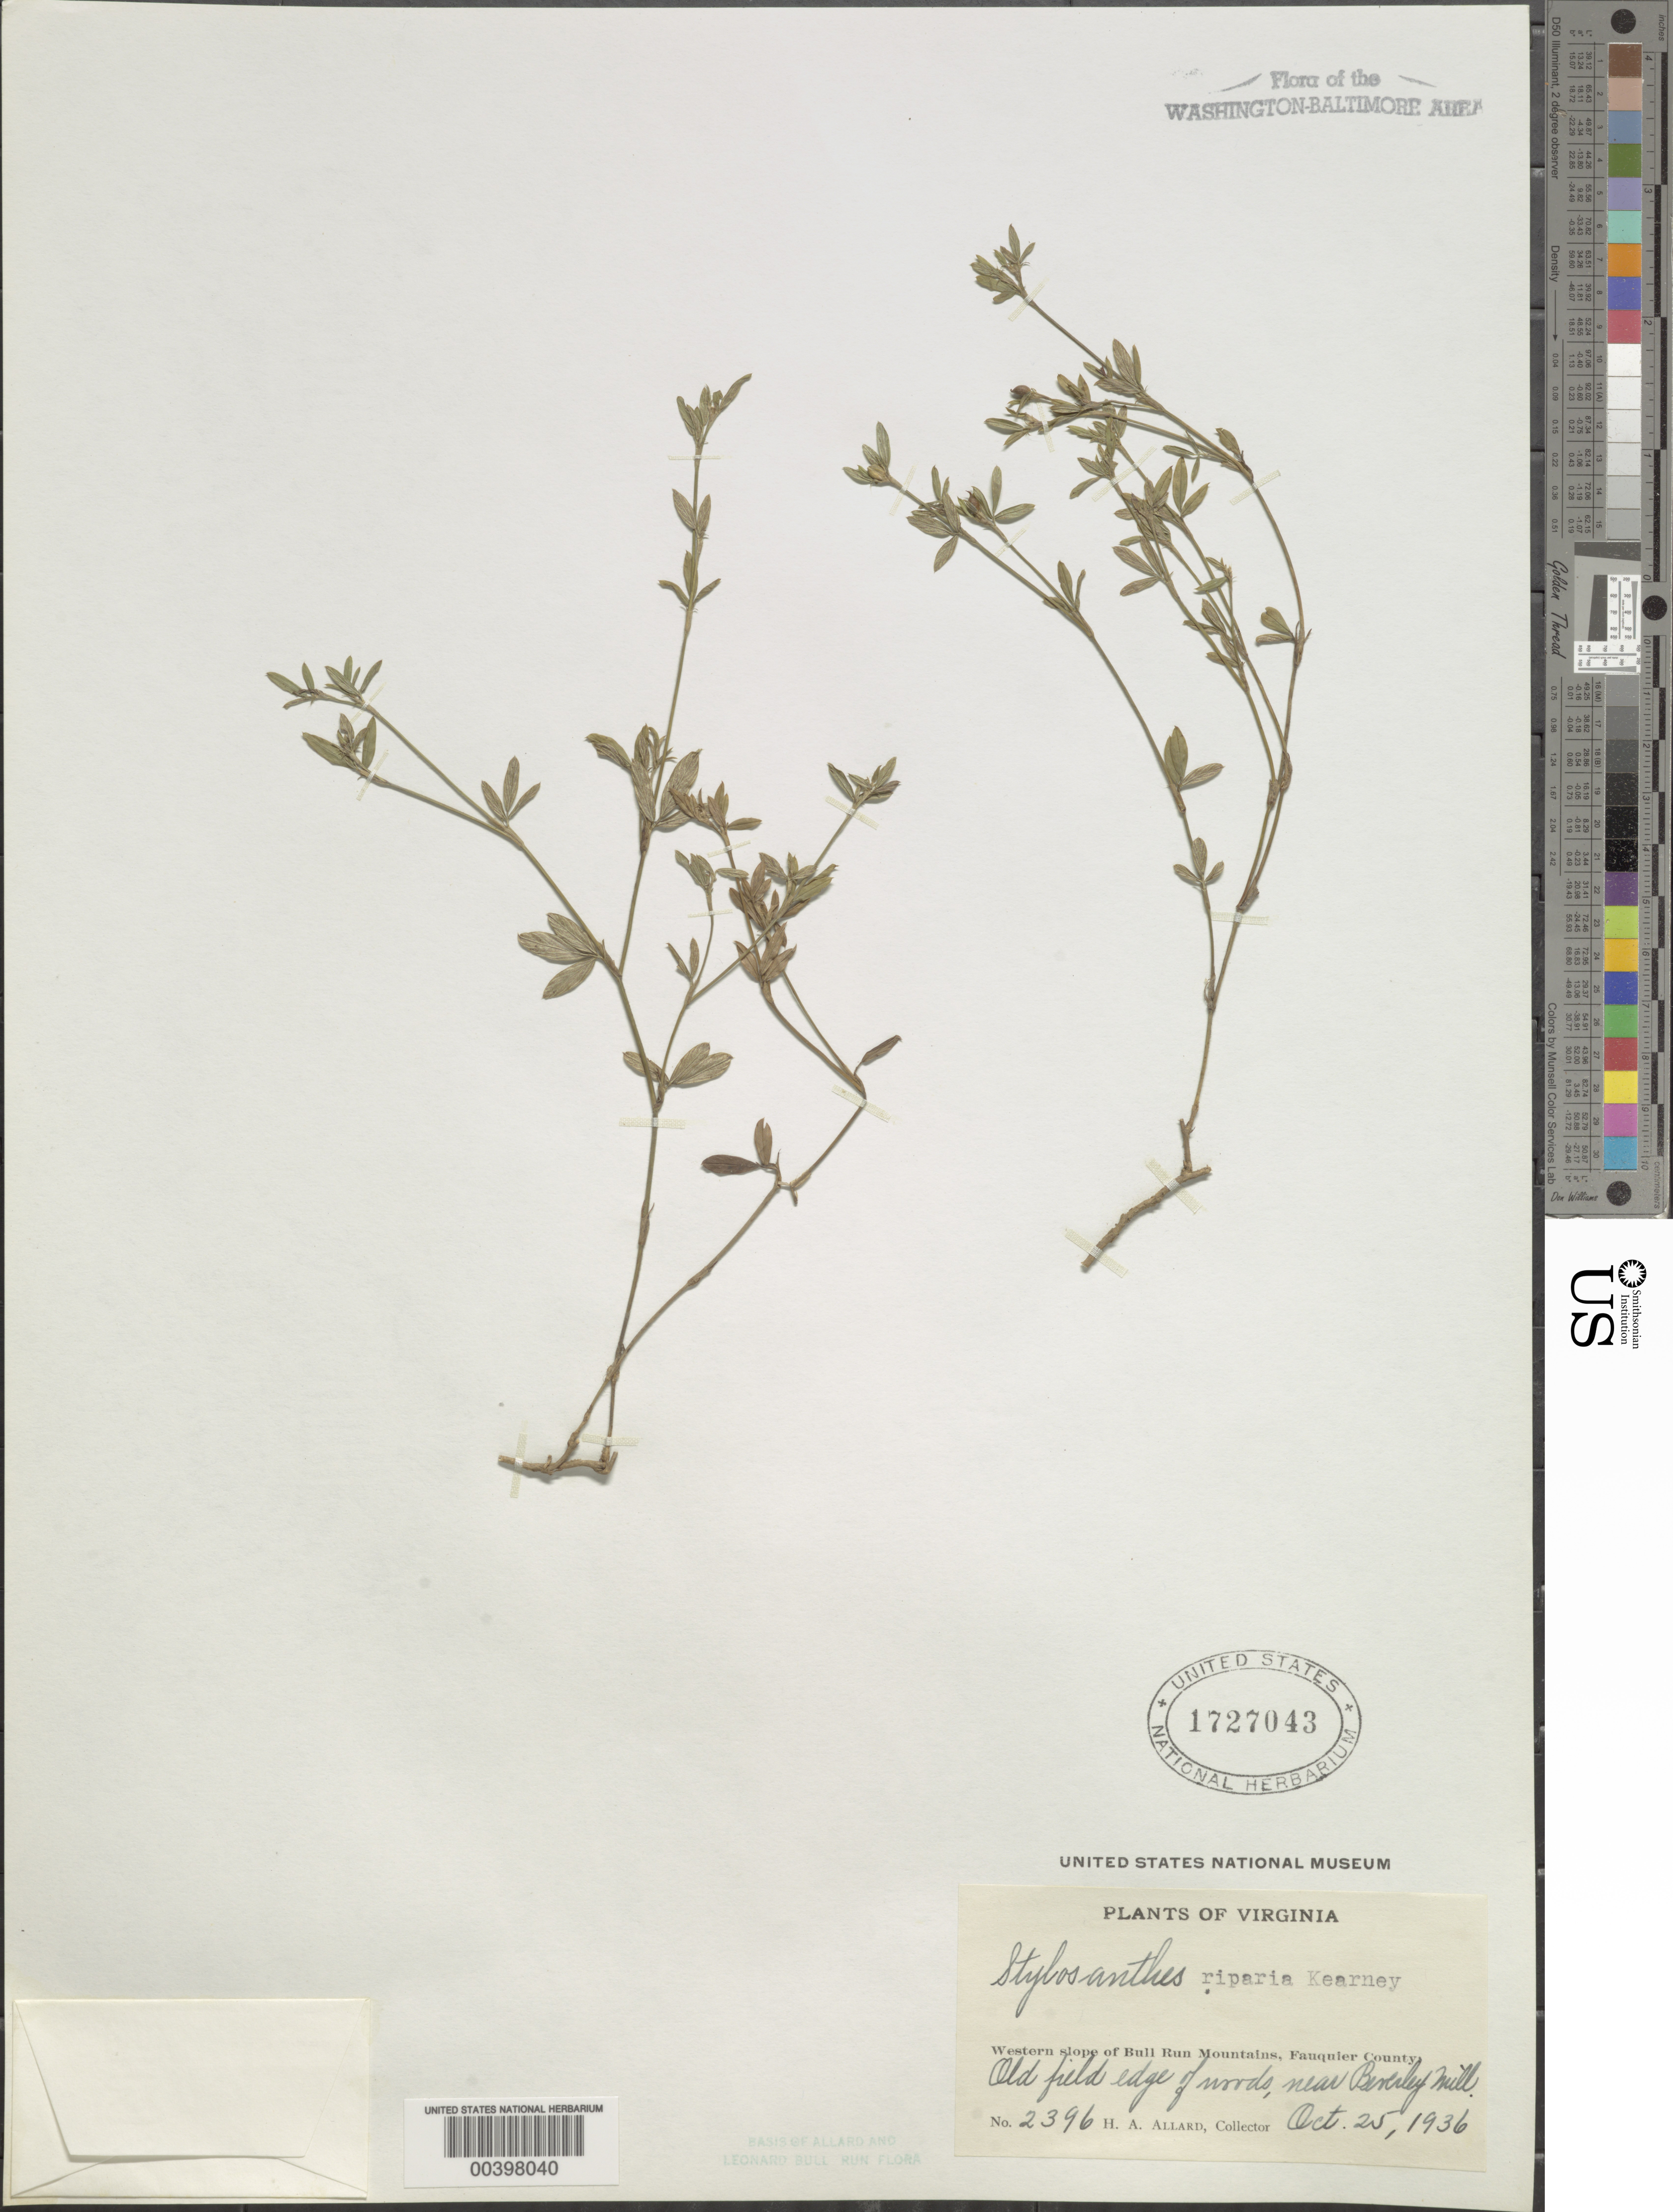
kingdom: Plantae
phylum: Tracheophyta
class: Magnoliopsida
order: Fabales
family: Fabaceae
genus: Stylosanthes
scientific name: Stylosanthes biflora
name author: (L.) Britton et al.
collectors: H. A. Allard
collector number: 2396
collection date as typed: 25 Oct 1936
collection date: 1936-10-25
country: United States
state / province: Virginia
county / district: Fauquier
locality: Near Beverley Mill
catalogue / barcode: US 1727043